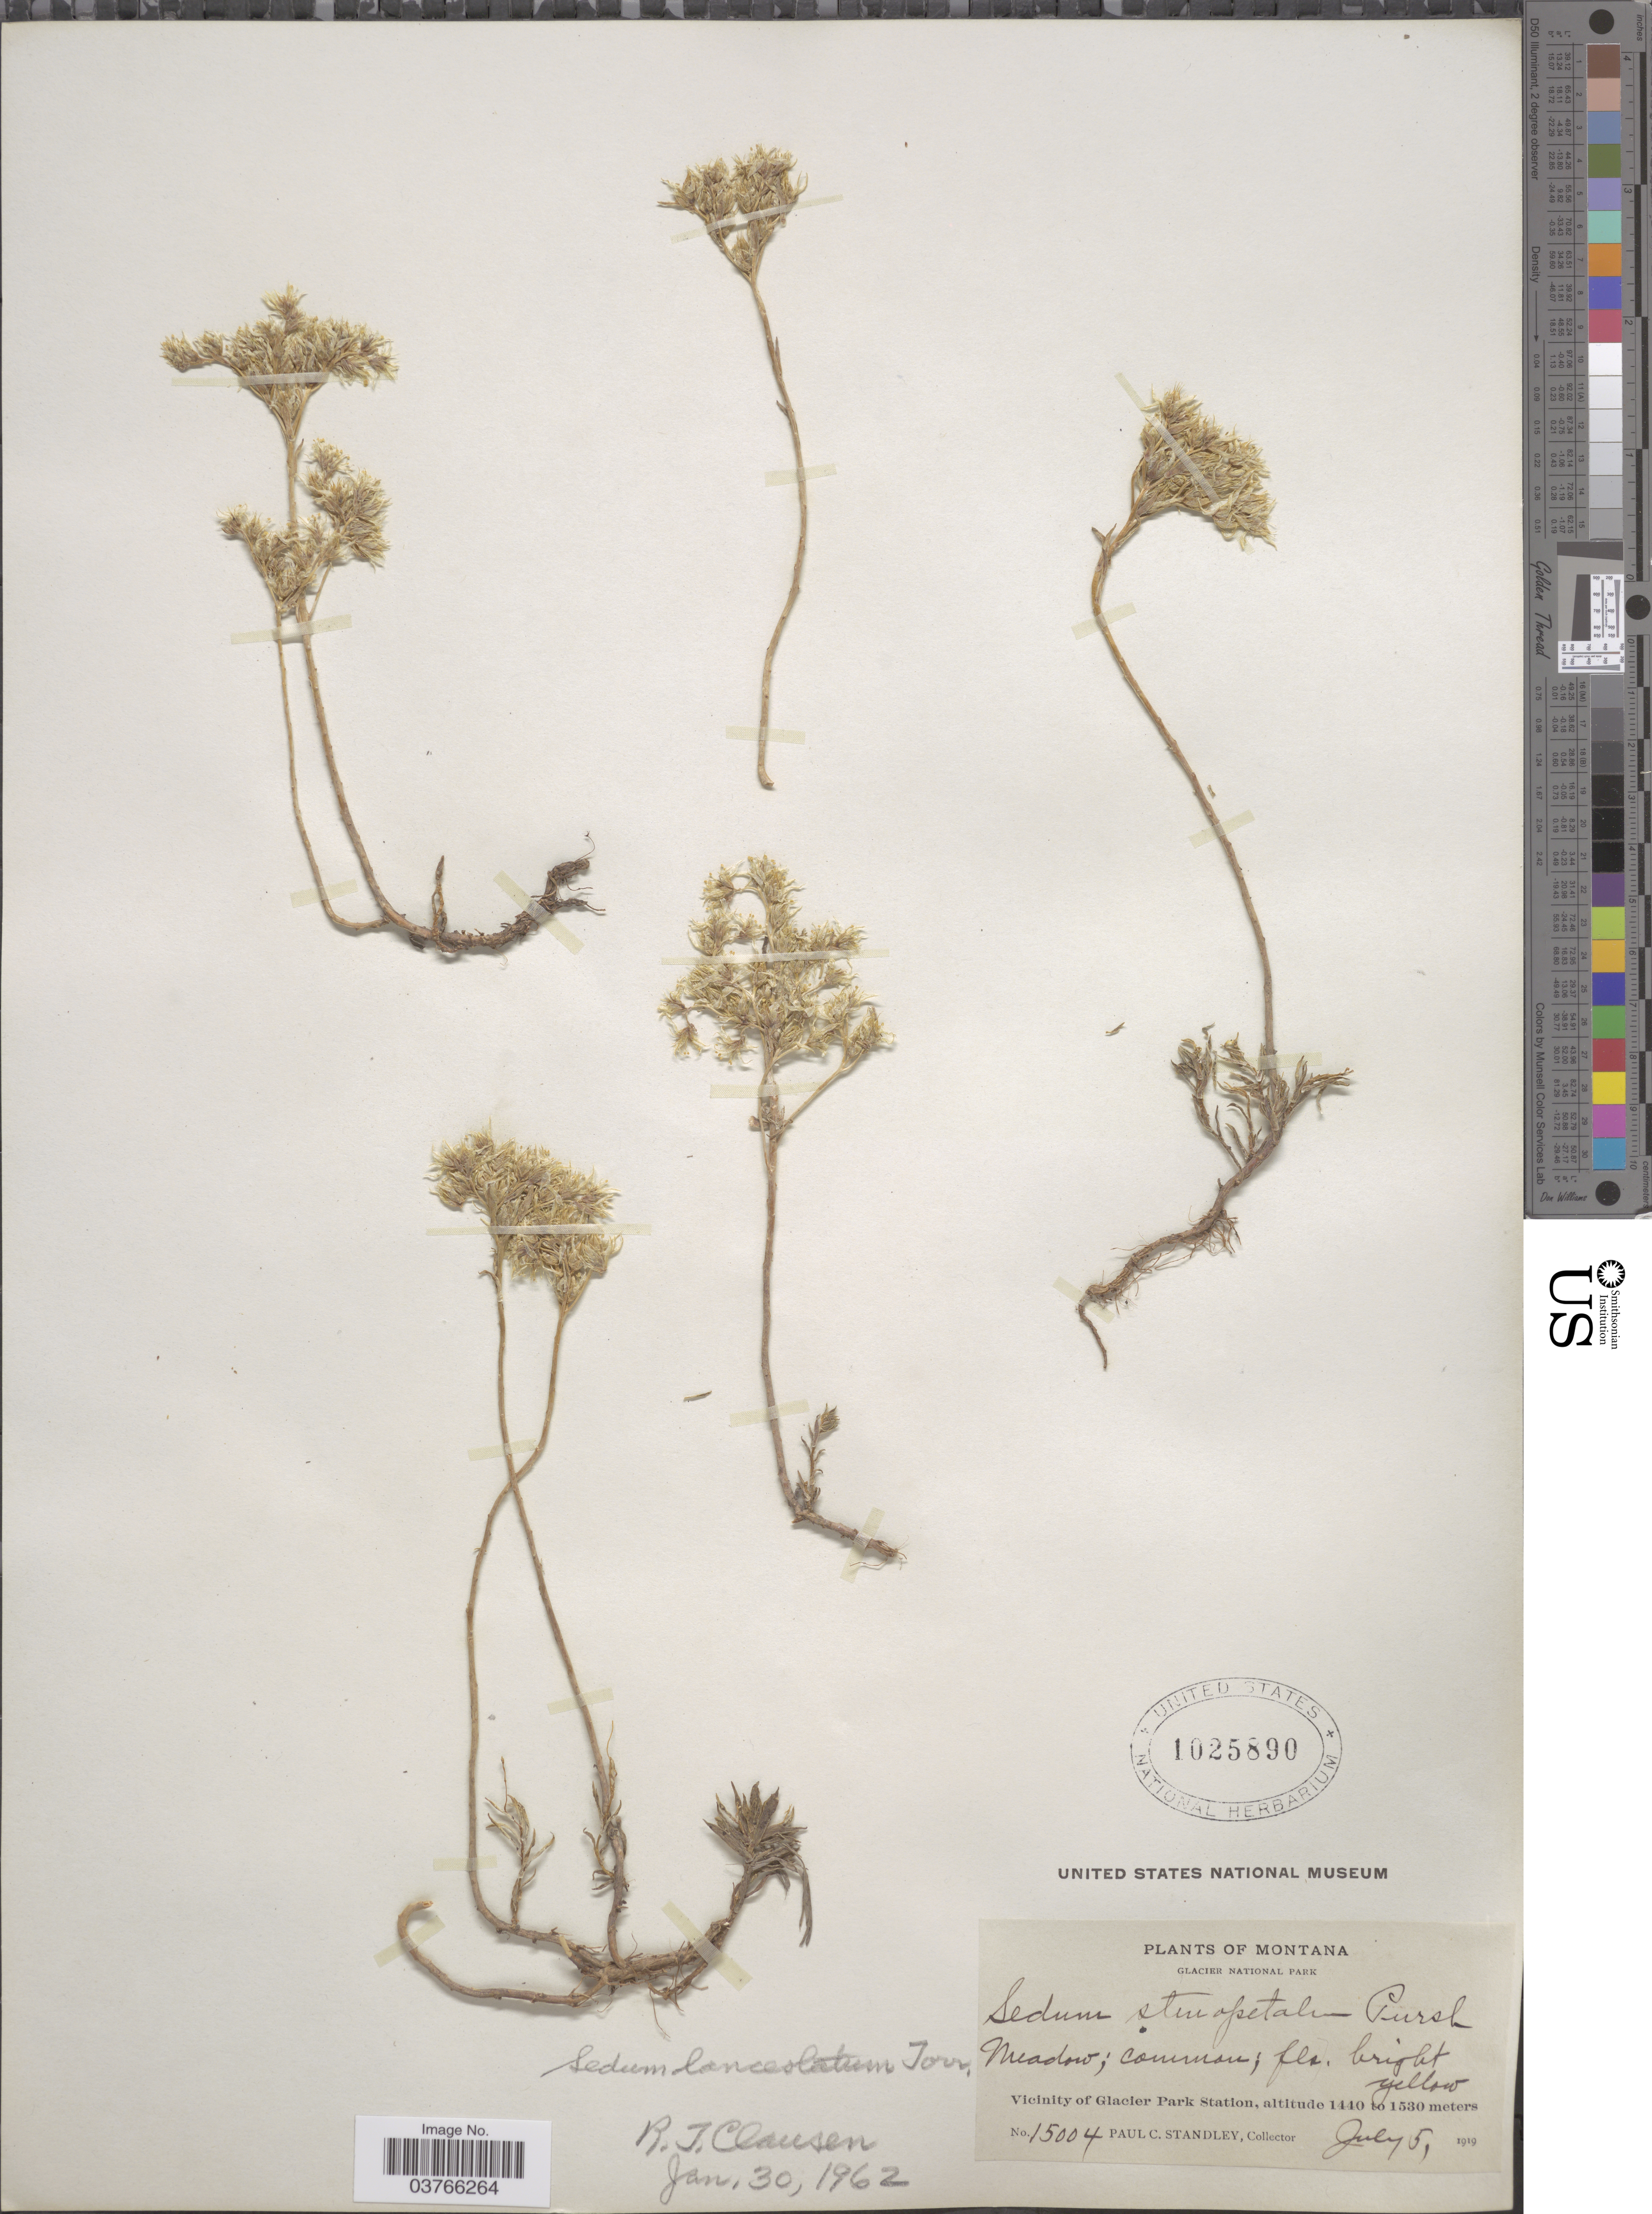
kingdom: Plantae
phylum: Tracheophyta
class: Magnoliopsida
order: Saxifragales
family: Crassulaceae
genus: Sedum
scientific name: Sedum lanceolatum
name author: Torr.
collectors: P. C. Standley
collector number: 15004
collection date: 1919-07-05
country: United States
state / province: Montana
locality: Glacier National Park. Vicinity of Glacier Park Station.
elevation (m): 1440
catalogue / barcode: US 1025890